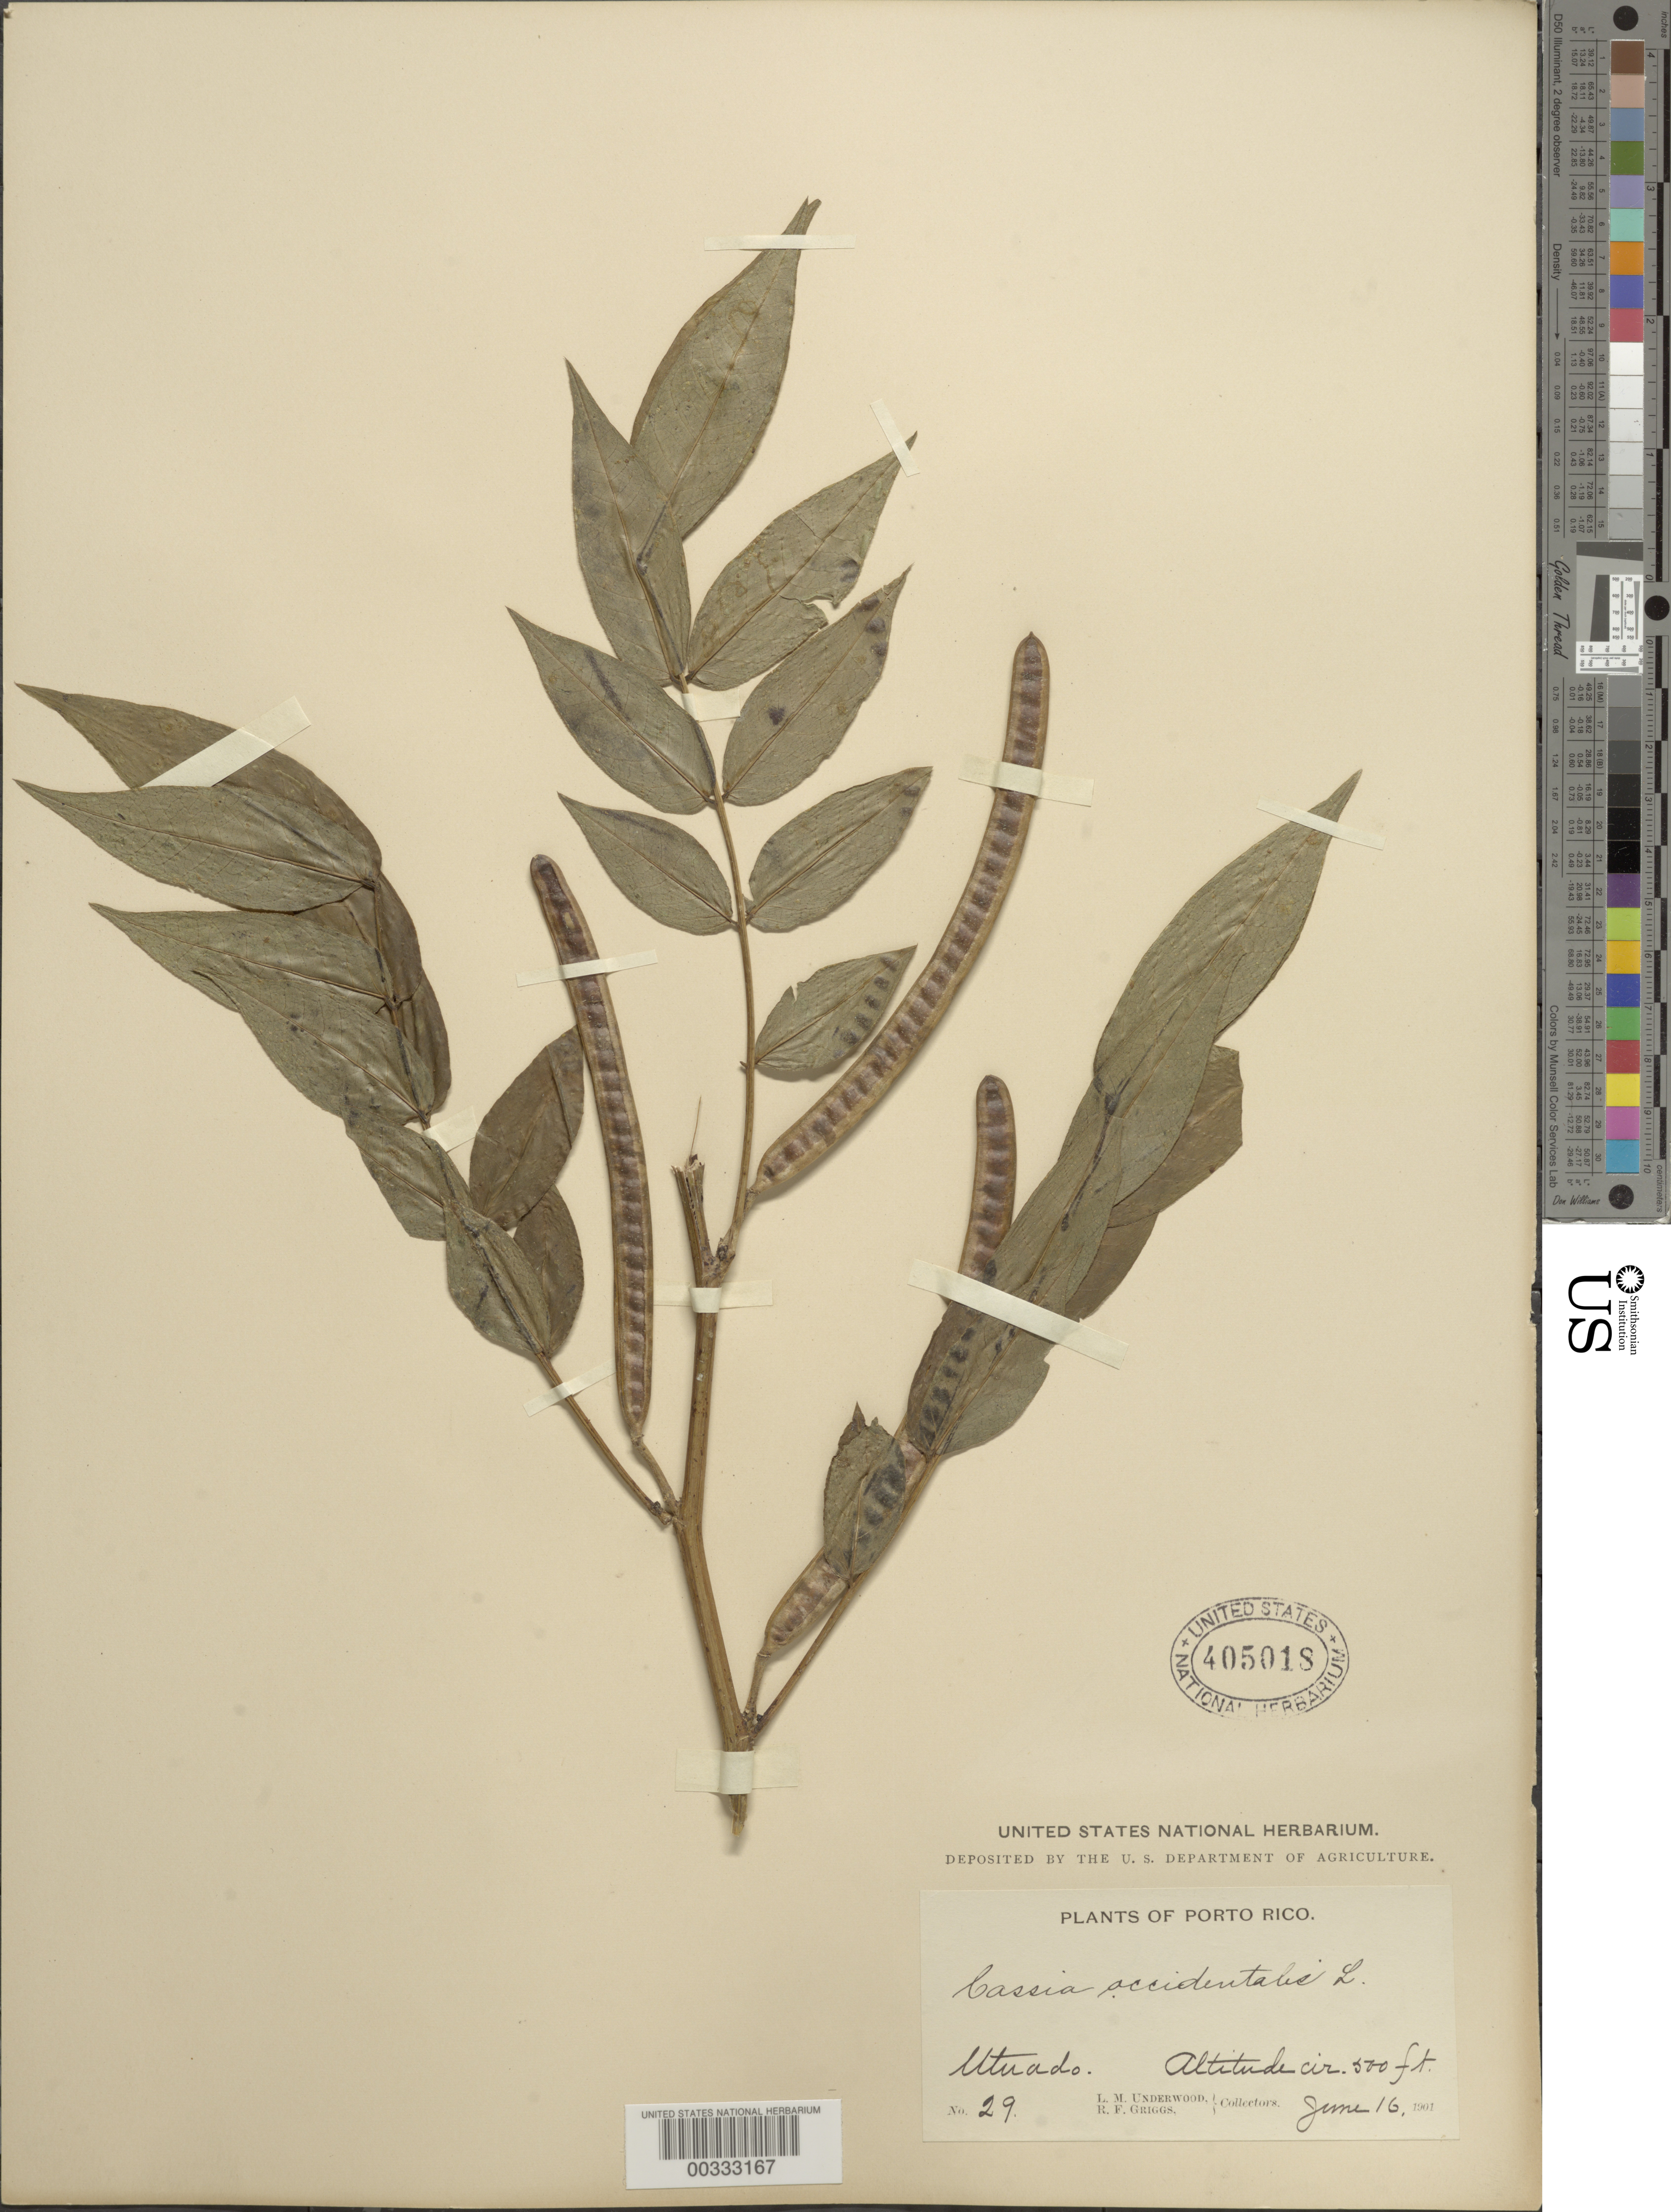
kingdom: Plantae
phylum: Tracheophyta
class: Magnoliopsida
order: Fabales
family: Fabaceae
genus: Senna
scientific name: Senna occidentalis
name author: (L.) Link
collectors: L. M. Underwood & R. F. Griggs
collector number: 29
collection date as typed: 16 Jun 1901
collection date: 1901-06-16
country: Puerto Rico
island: Greater Antilles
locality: Utuado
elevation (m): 152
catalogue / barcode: US 405018